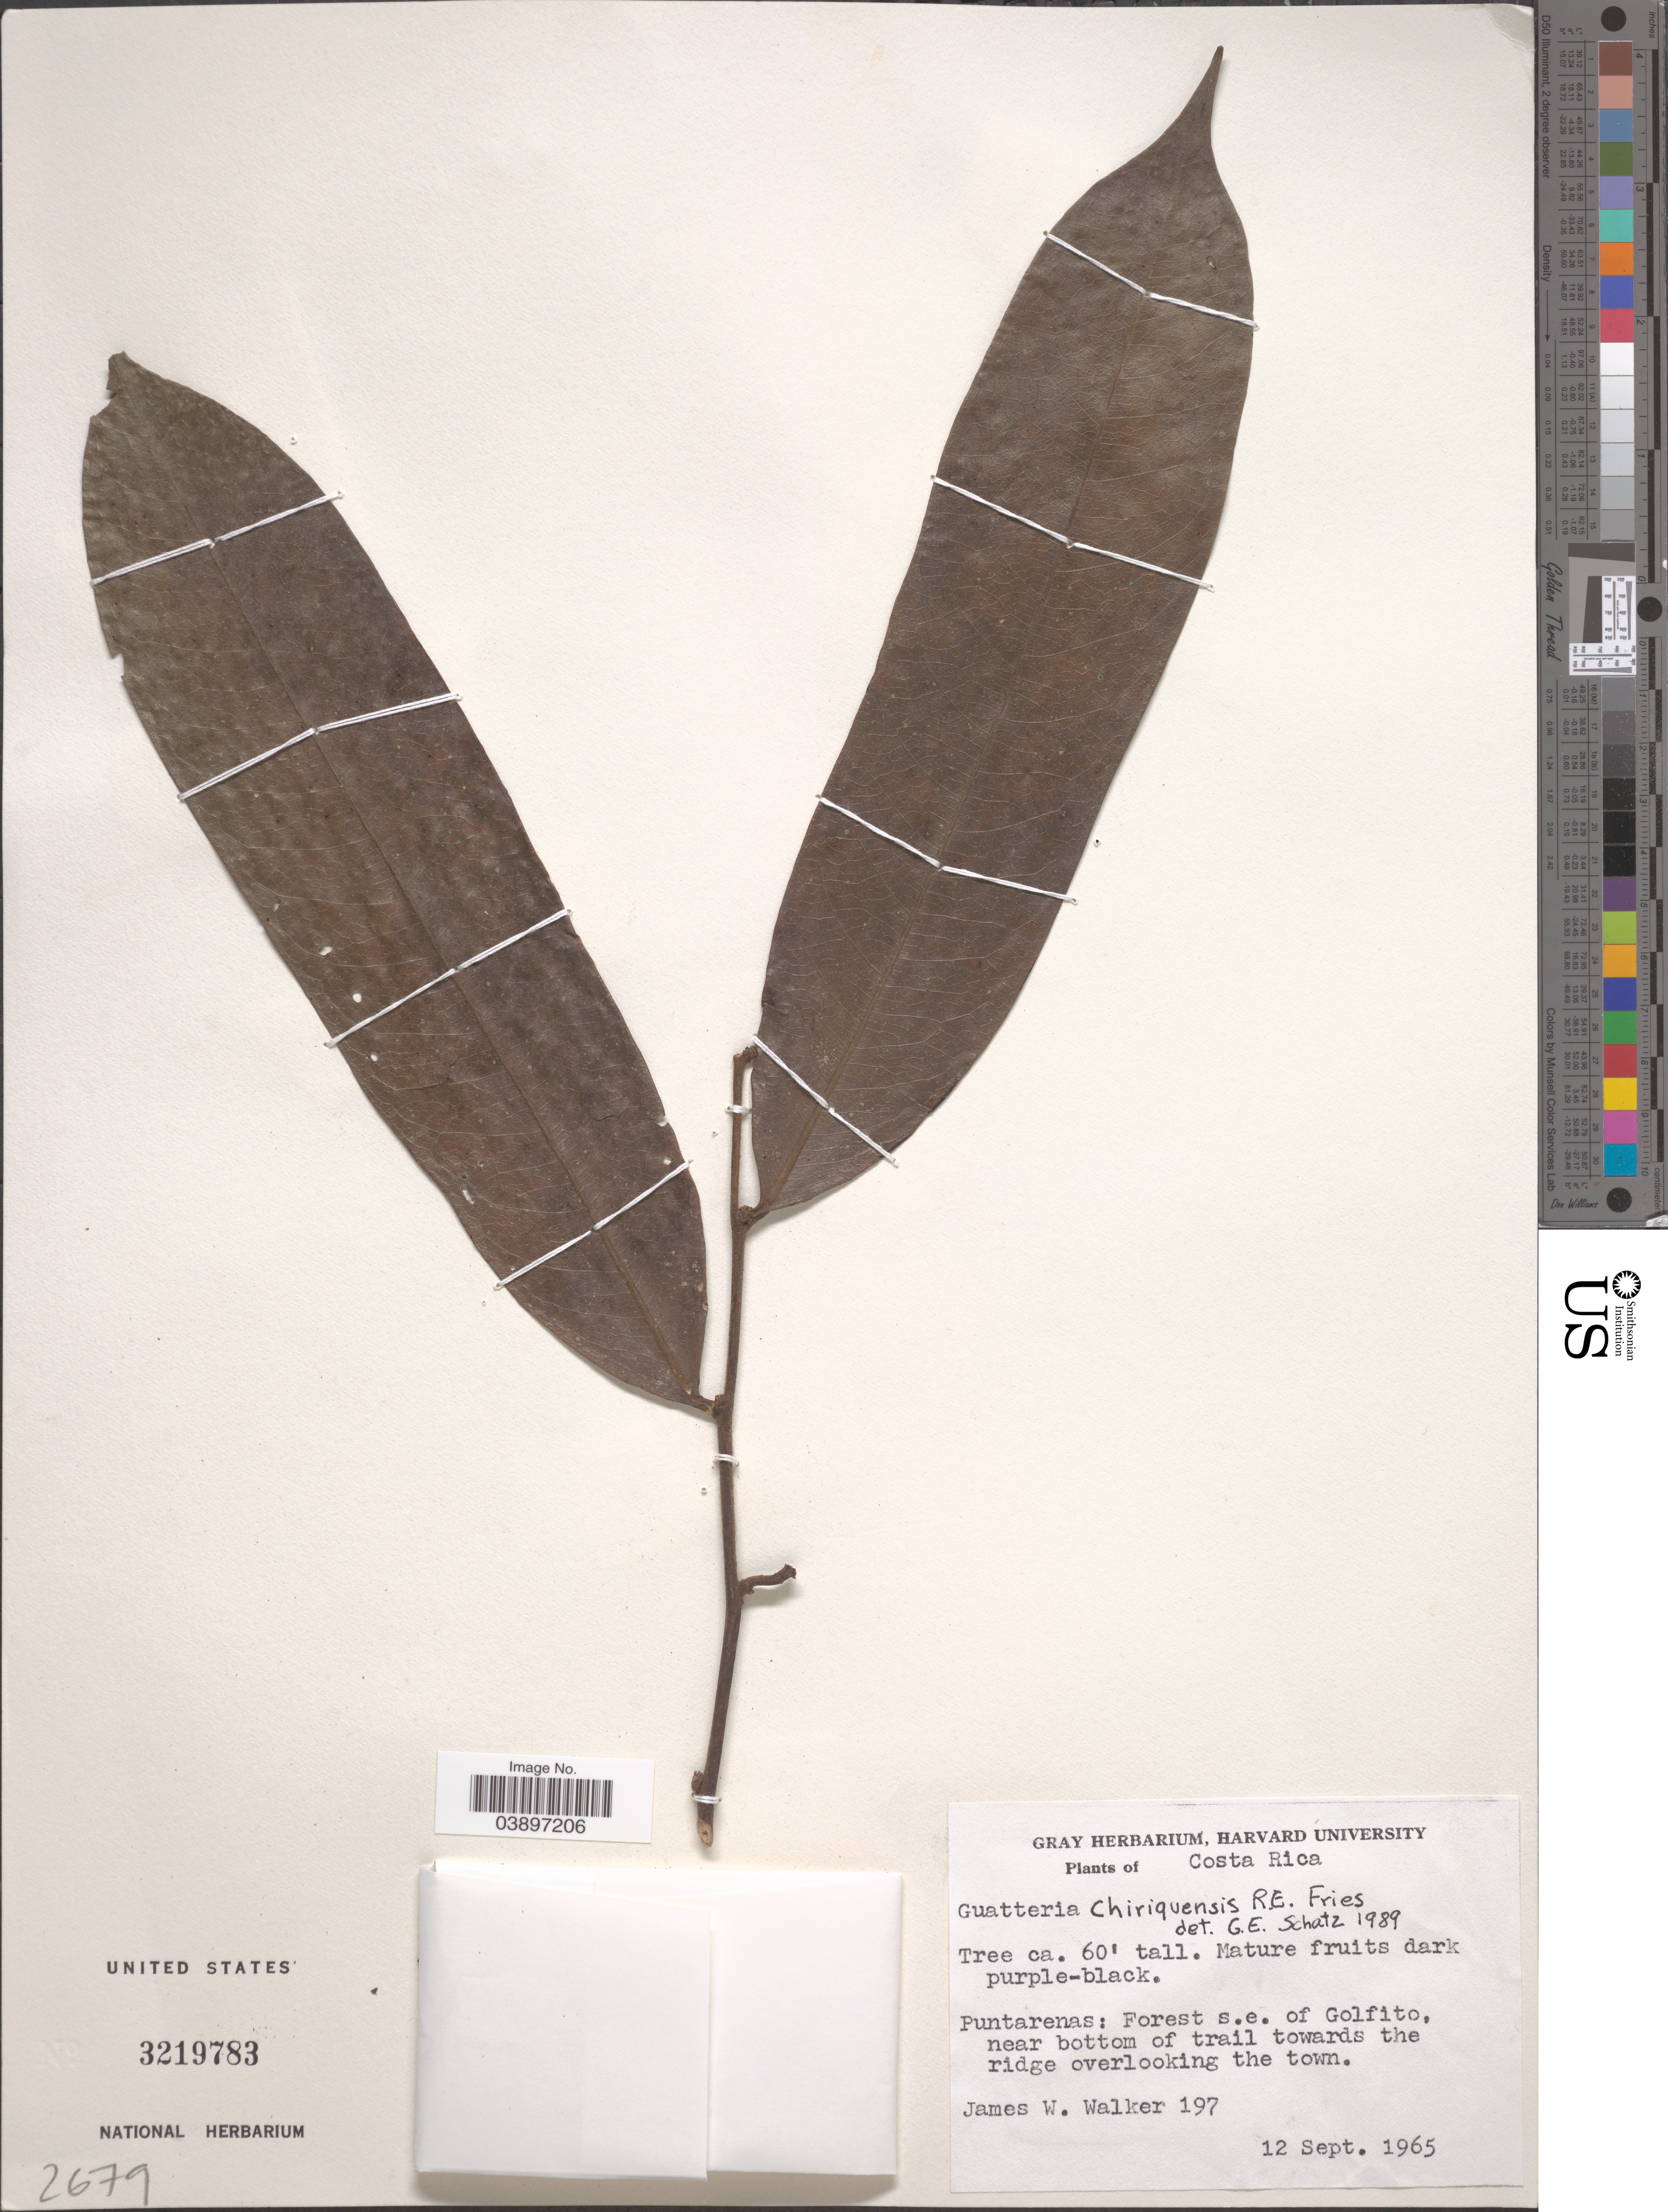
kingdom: Plantae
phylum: Tracheophyta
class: Magnoliopsida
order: Magnoliales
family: Annonaceae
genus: Guatteria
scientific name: Guatteria chiriquiensis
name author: R.E. Fr.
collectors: J. W. Walker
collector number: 197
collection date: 1965-09-12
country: Costa Rica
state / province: Puntarenas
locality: Forest s. e. of Golfito, near bottom of trail towards the ridge overlooking the town.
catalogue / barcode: US 3219783